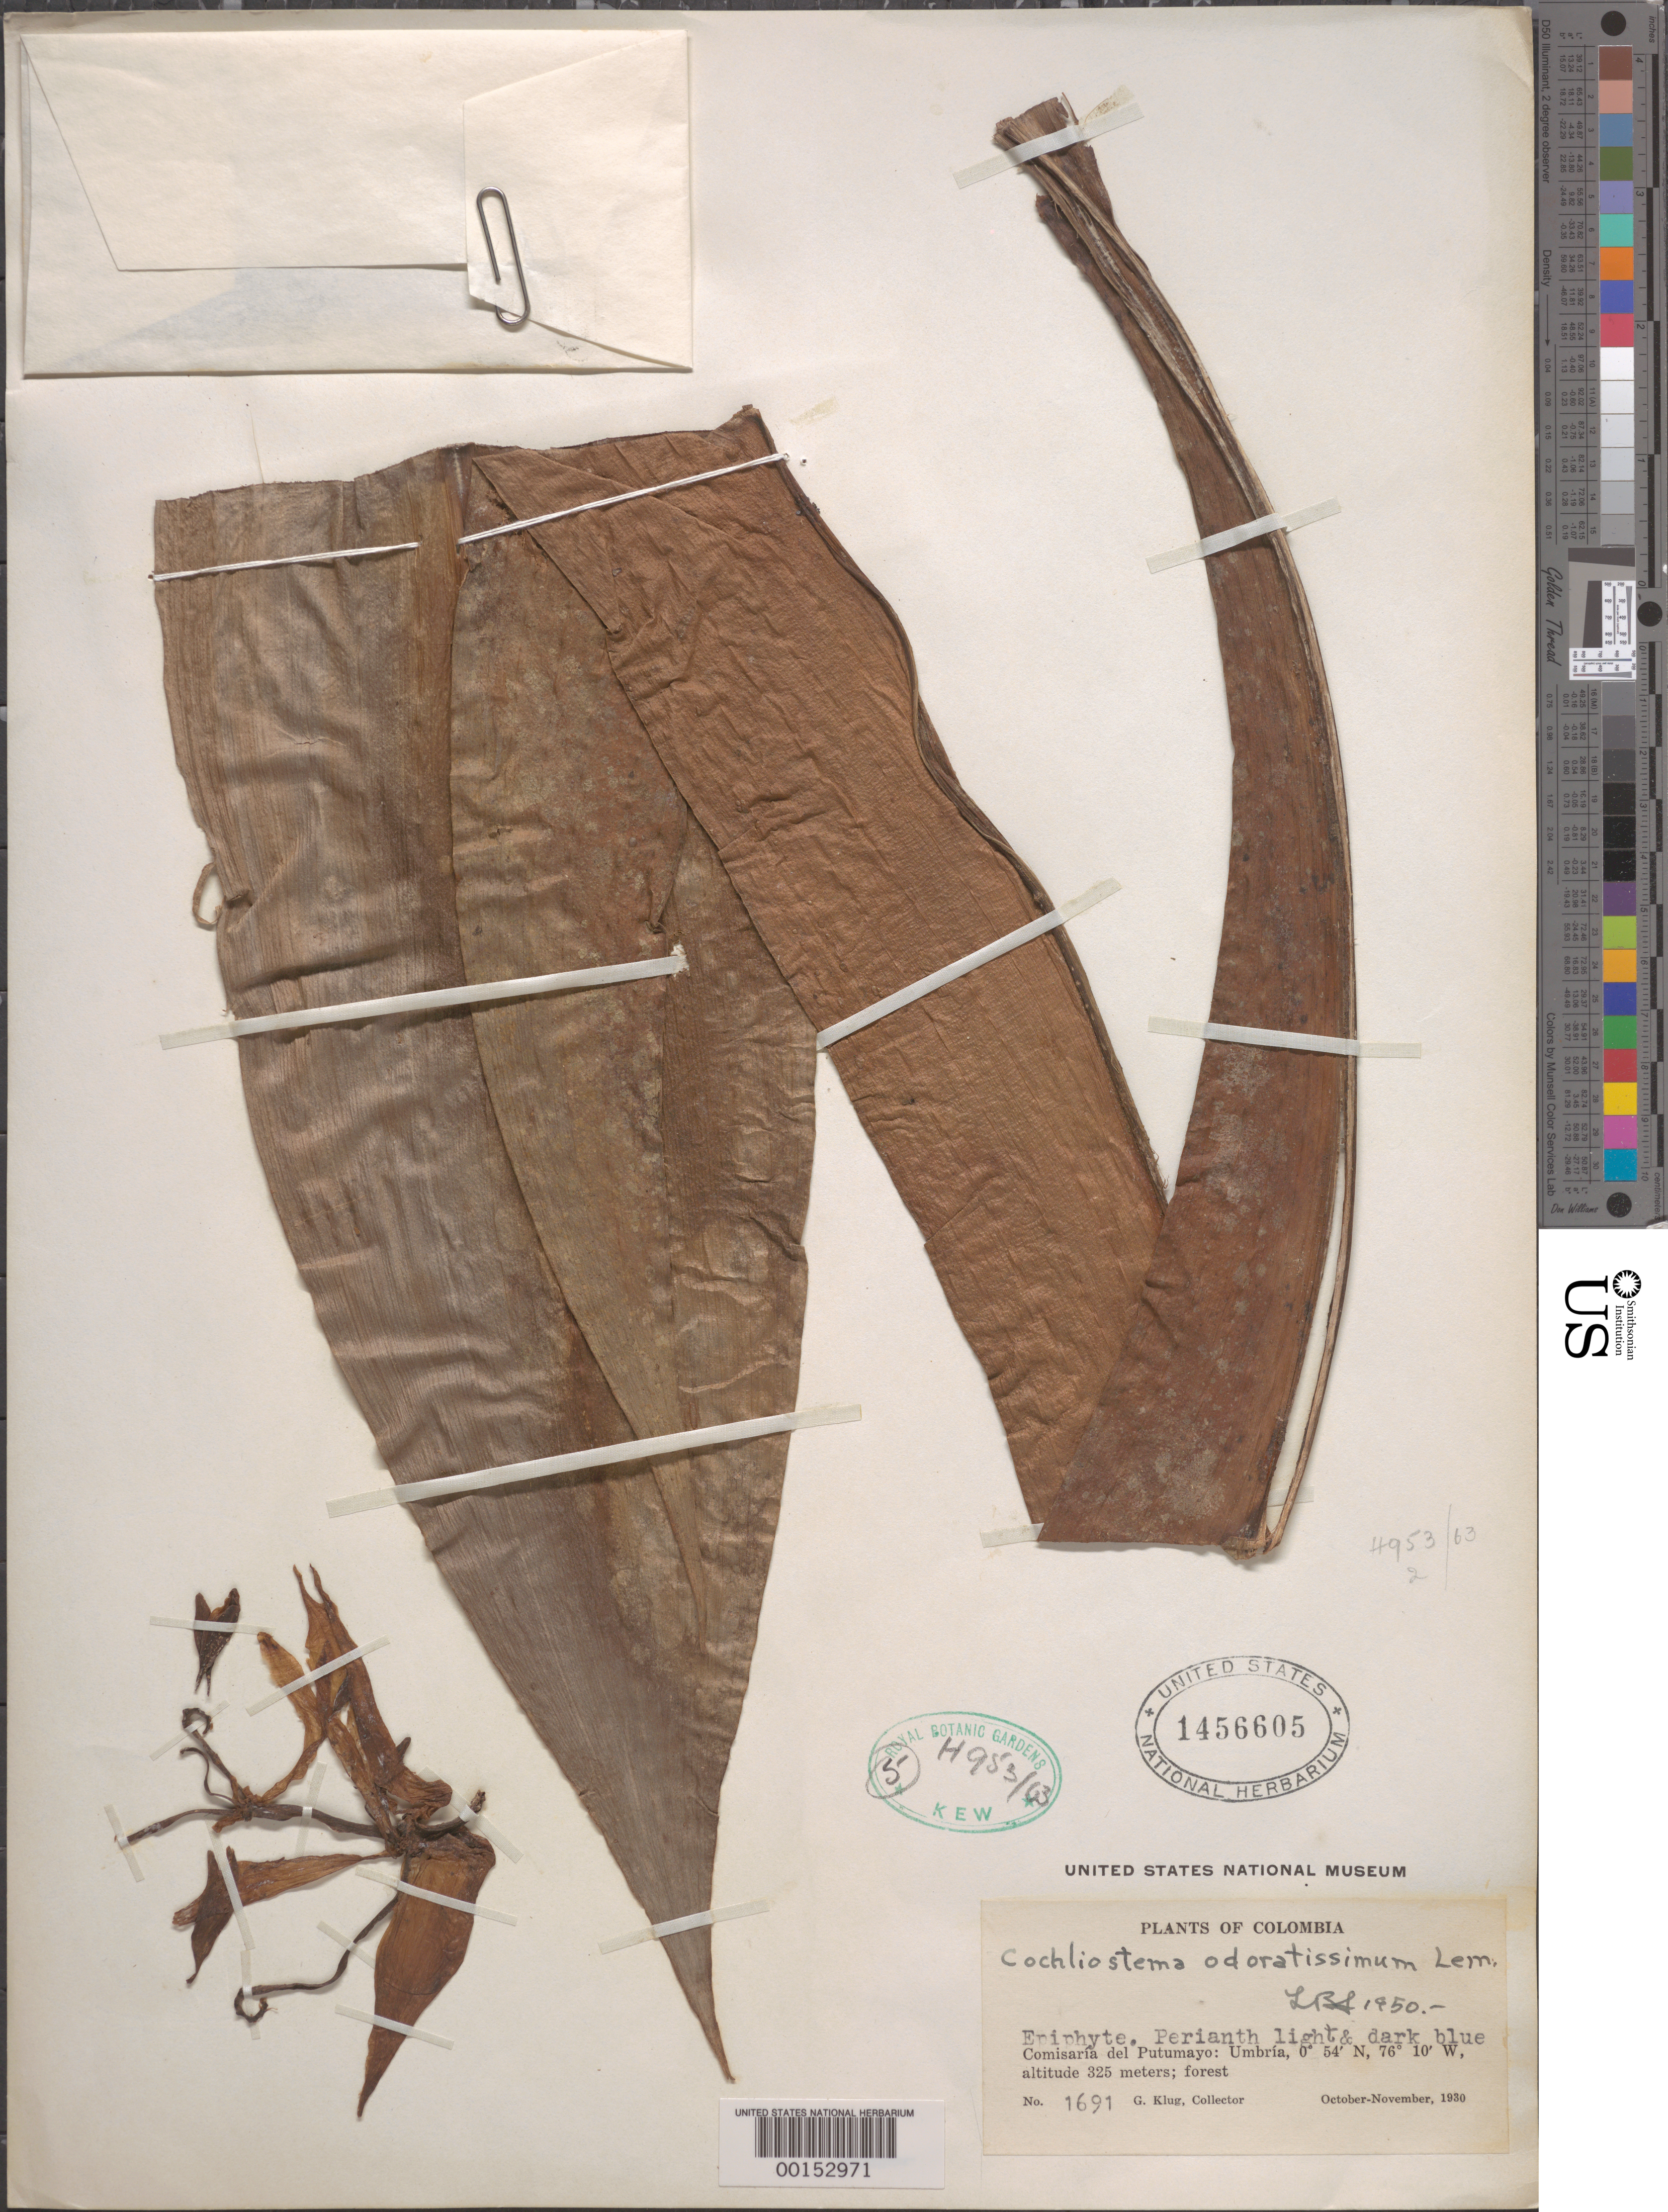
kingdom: Plantae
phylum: Tracheophyta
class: Liliopsida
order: Commelinales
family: Commelinaceae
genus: Cochliostema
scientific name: Cochliostema odoratissimum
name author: Lem.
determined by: Smith, Lyman B., (US), NMNH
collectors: G. Klug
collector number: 1691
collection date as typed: Oct 1930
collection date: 1930-10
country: Colombia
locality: Putumayo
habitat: Forest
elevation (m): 325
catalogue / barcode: US 1456605